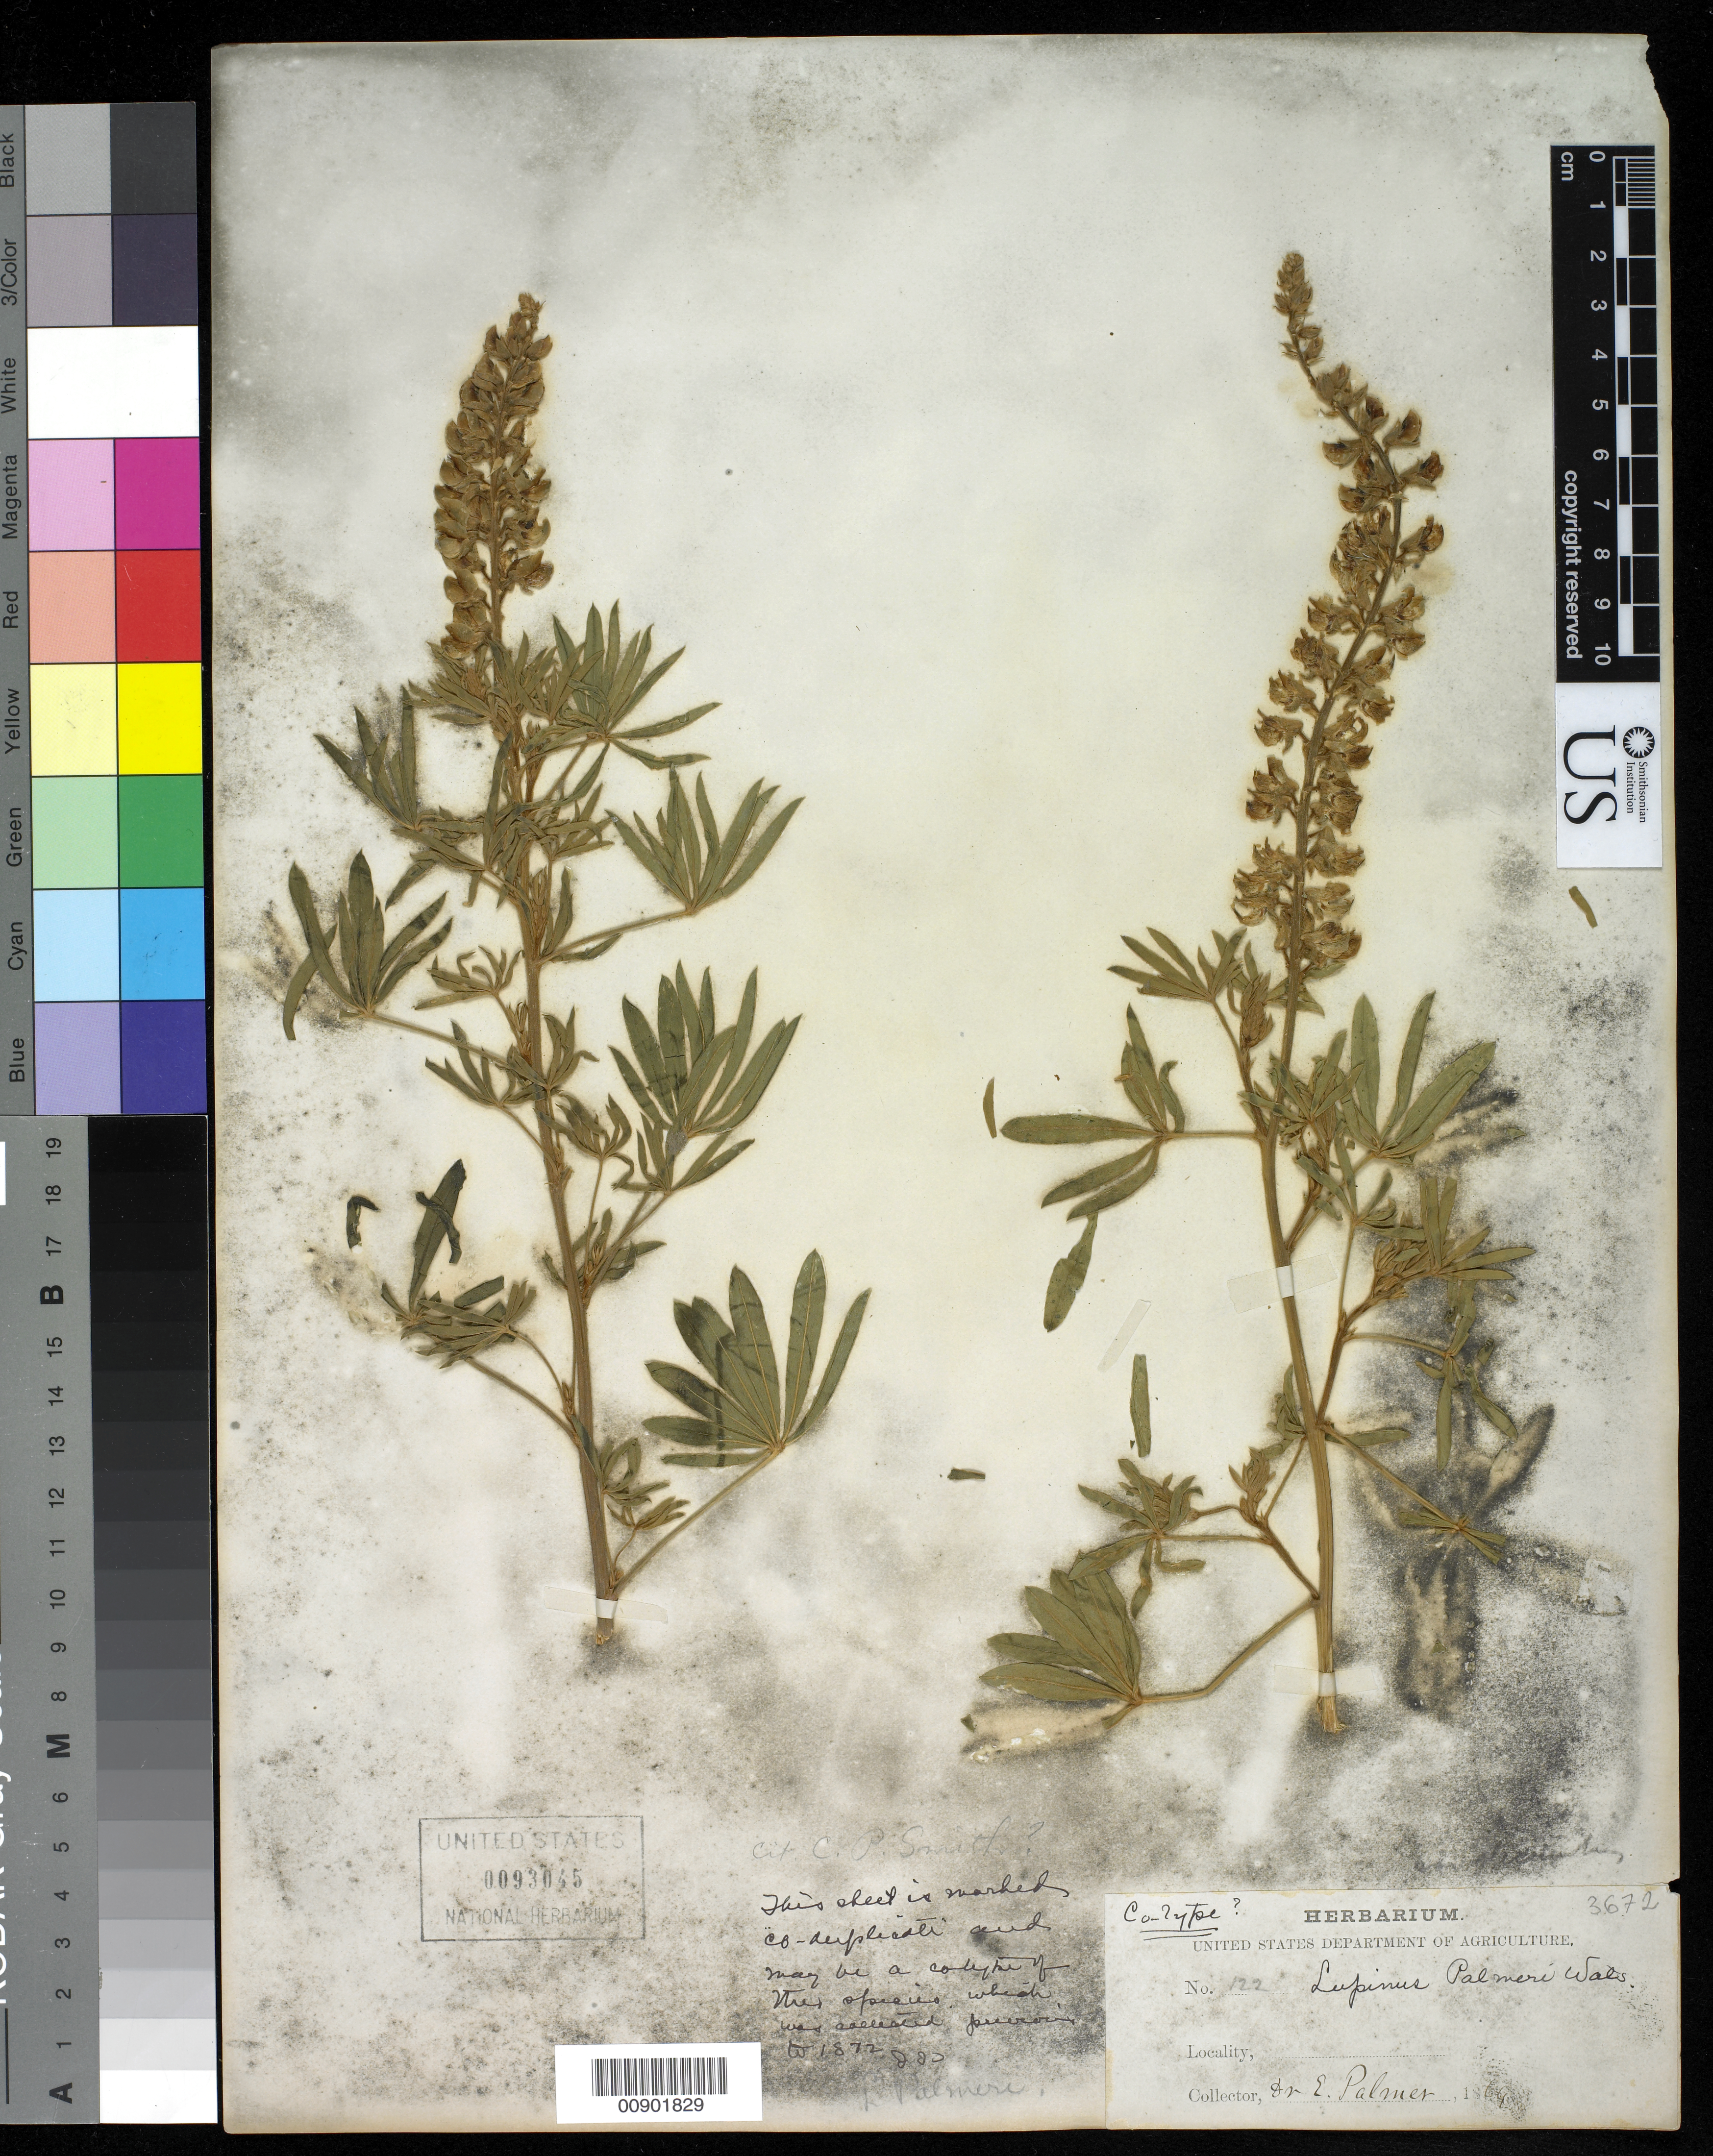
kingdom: Plantae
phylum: Tracheophyta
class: Magnoliopsida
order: Fabales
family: Fabaceae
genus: Lupinus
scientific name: Lupinus palmeri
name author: S. Watson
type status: Possible Syntype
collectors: E. Palmer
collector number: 122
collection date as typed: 1869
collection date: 1869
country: United States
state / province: Arizona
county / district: Cococino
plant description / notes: Current name as cited by Barneby in Intermountain Fl. 3B: 246 (1989).; Specimen annotated as "Co-Type?" in unknown hand. Protologue: "San Francisco Mts., Arizona (Dr. E. Palmer)". Type is Palmer 754 as cited by Kearney & Peebles (Arizona Fl.) and Barneby (Intermountain Fl.).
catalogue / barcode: US 93045